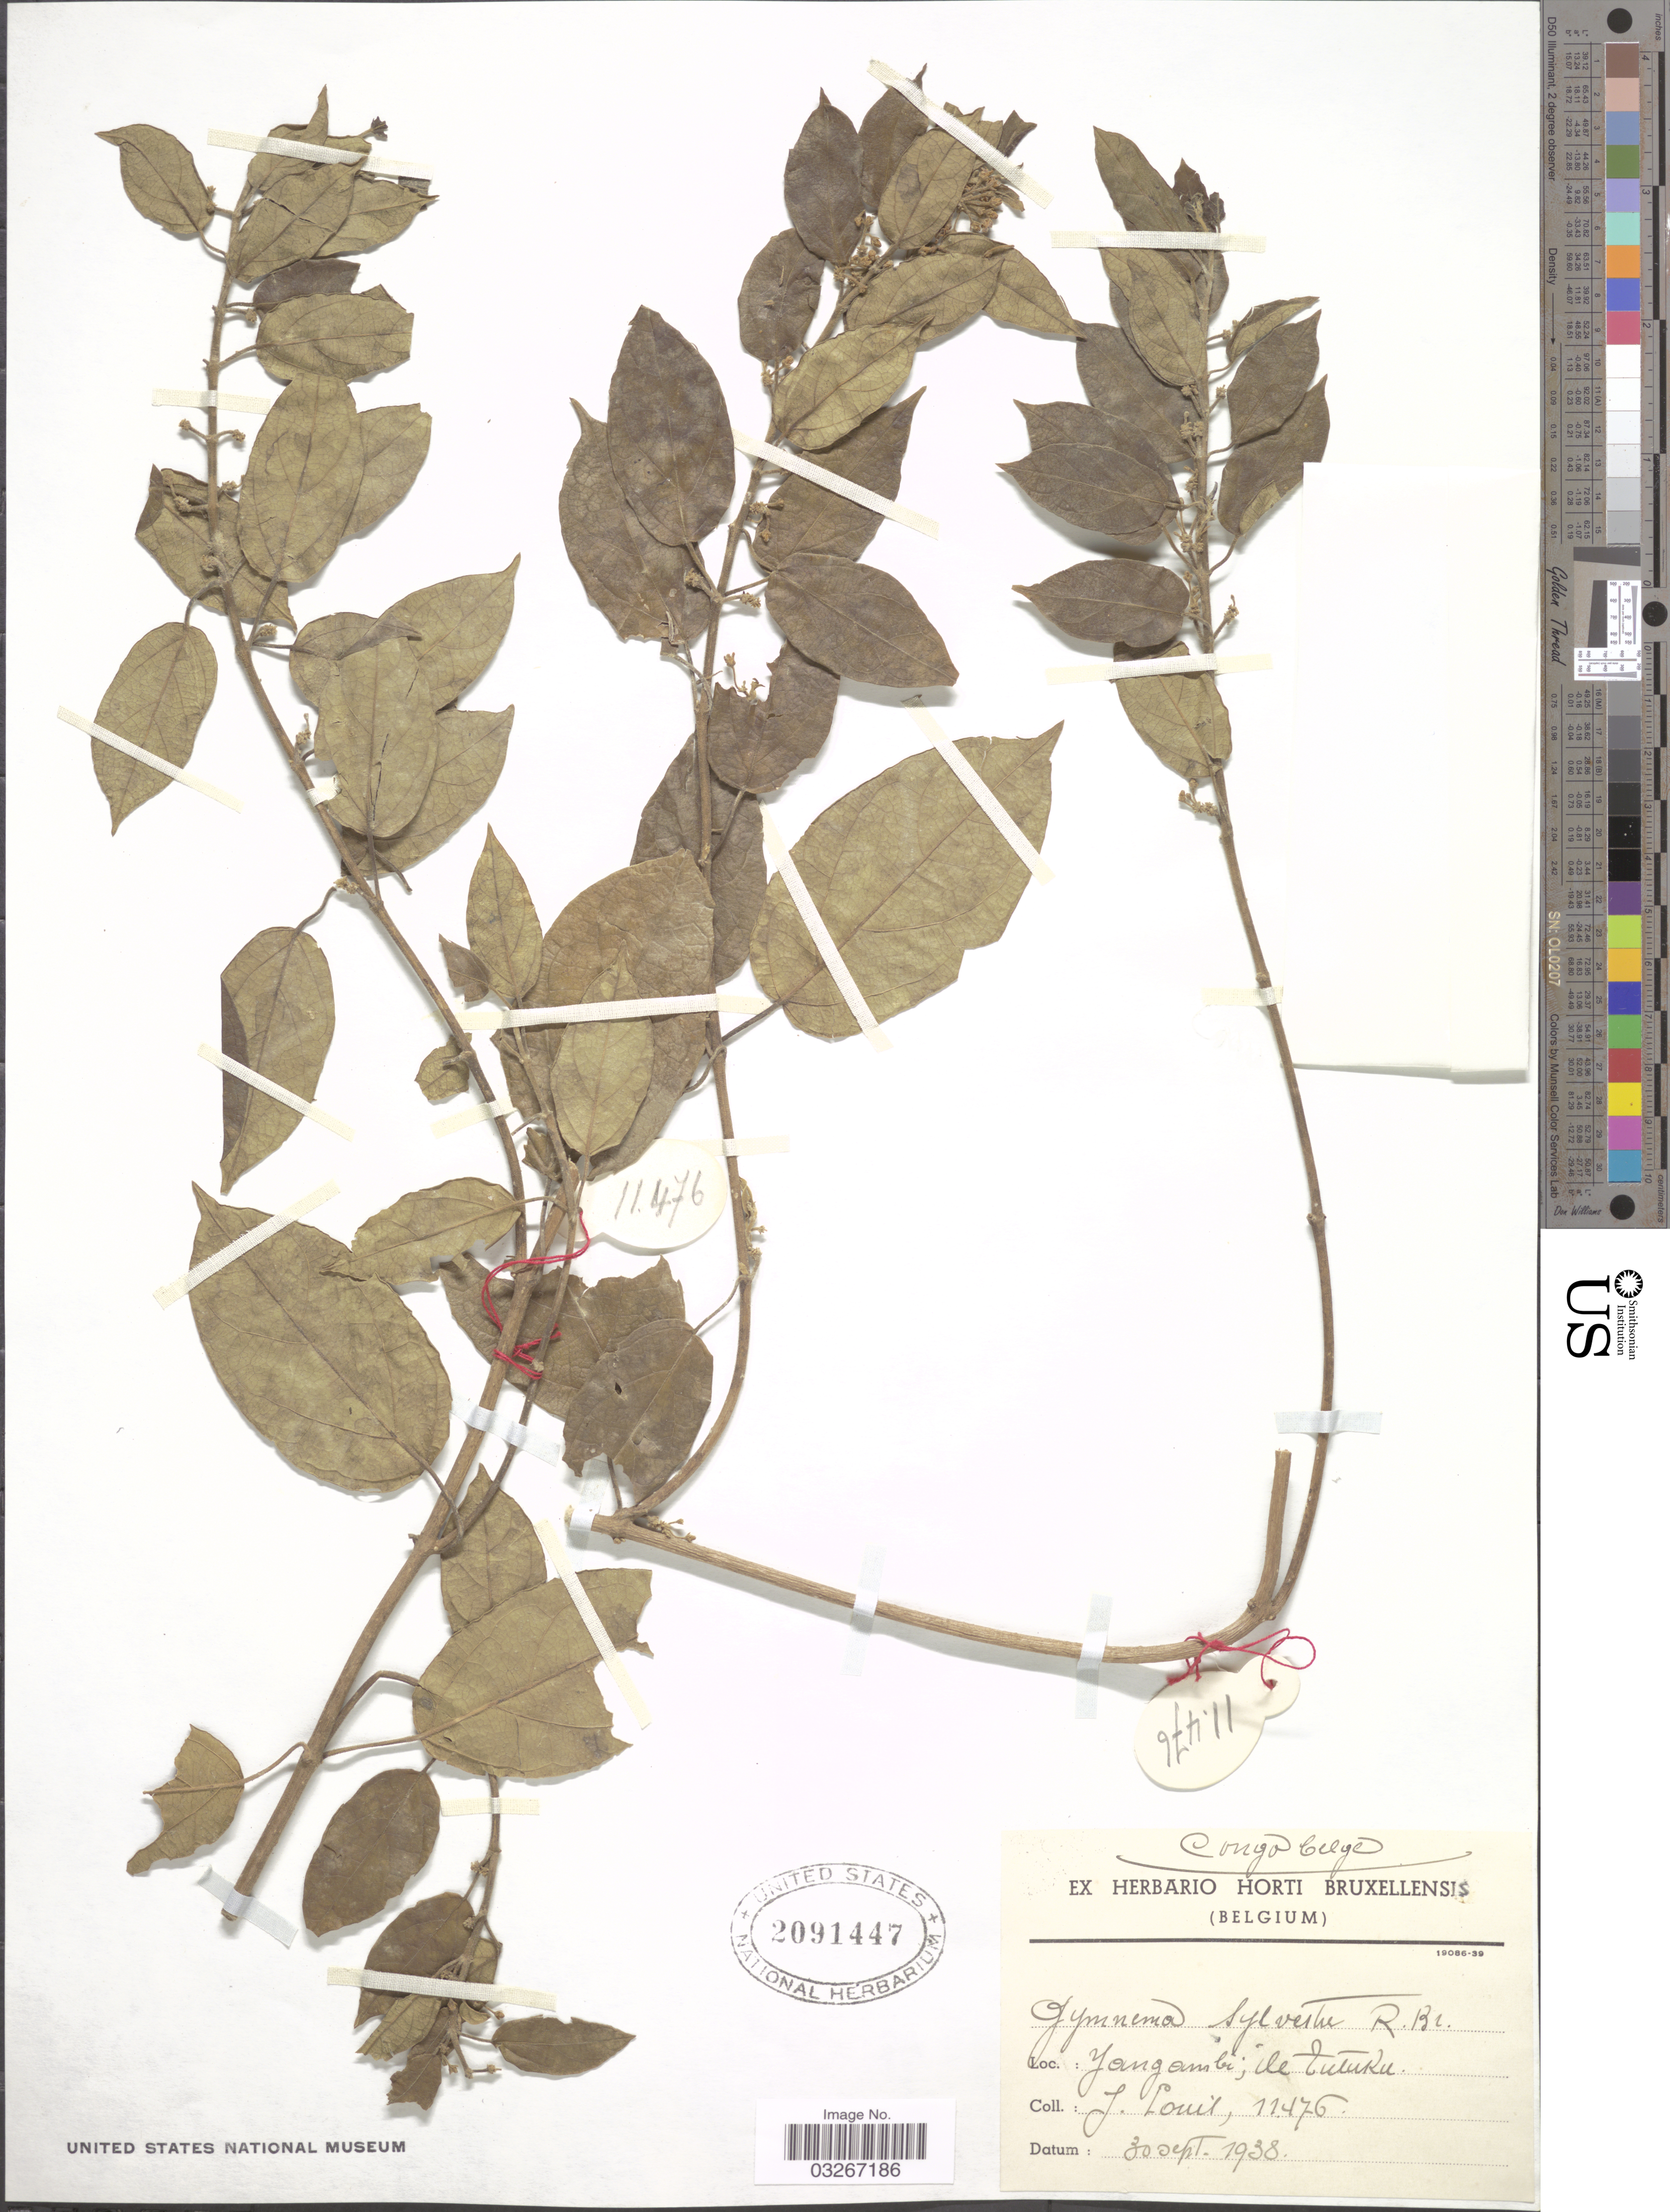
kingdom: Plantae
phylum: Tracheophyta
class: Magnoliopsida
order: Gentianales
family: Apocynaceae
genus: Gymnema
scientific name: Gymnema sylvestre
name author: (Retz.) R. Br. ex Schult. in Roem. & Schult.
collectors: J. Louis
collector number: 11476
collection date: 1938-09-30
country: Congo, Democratic Republic of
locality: Congo Belge. Yangambi; ile Tutuku.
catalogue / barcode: US 2091447